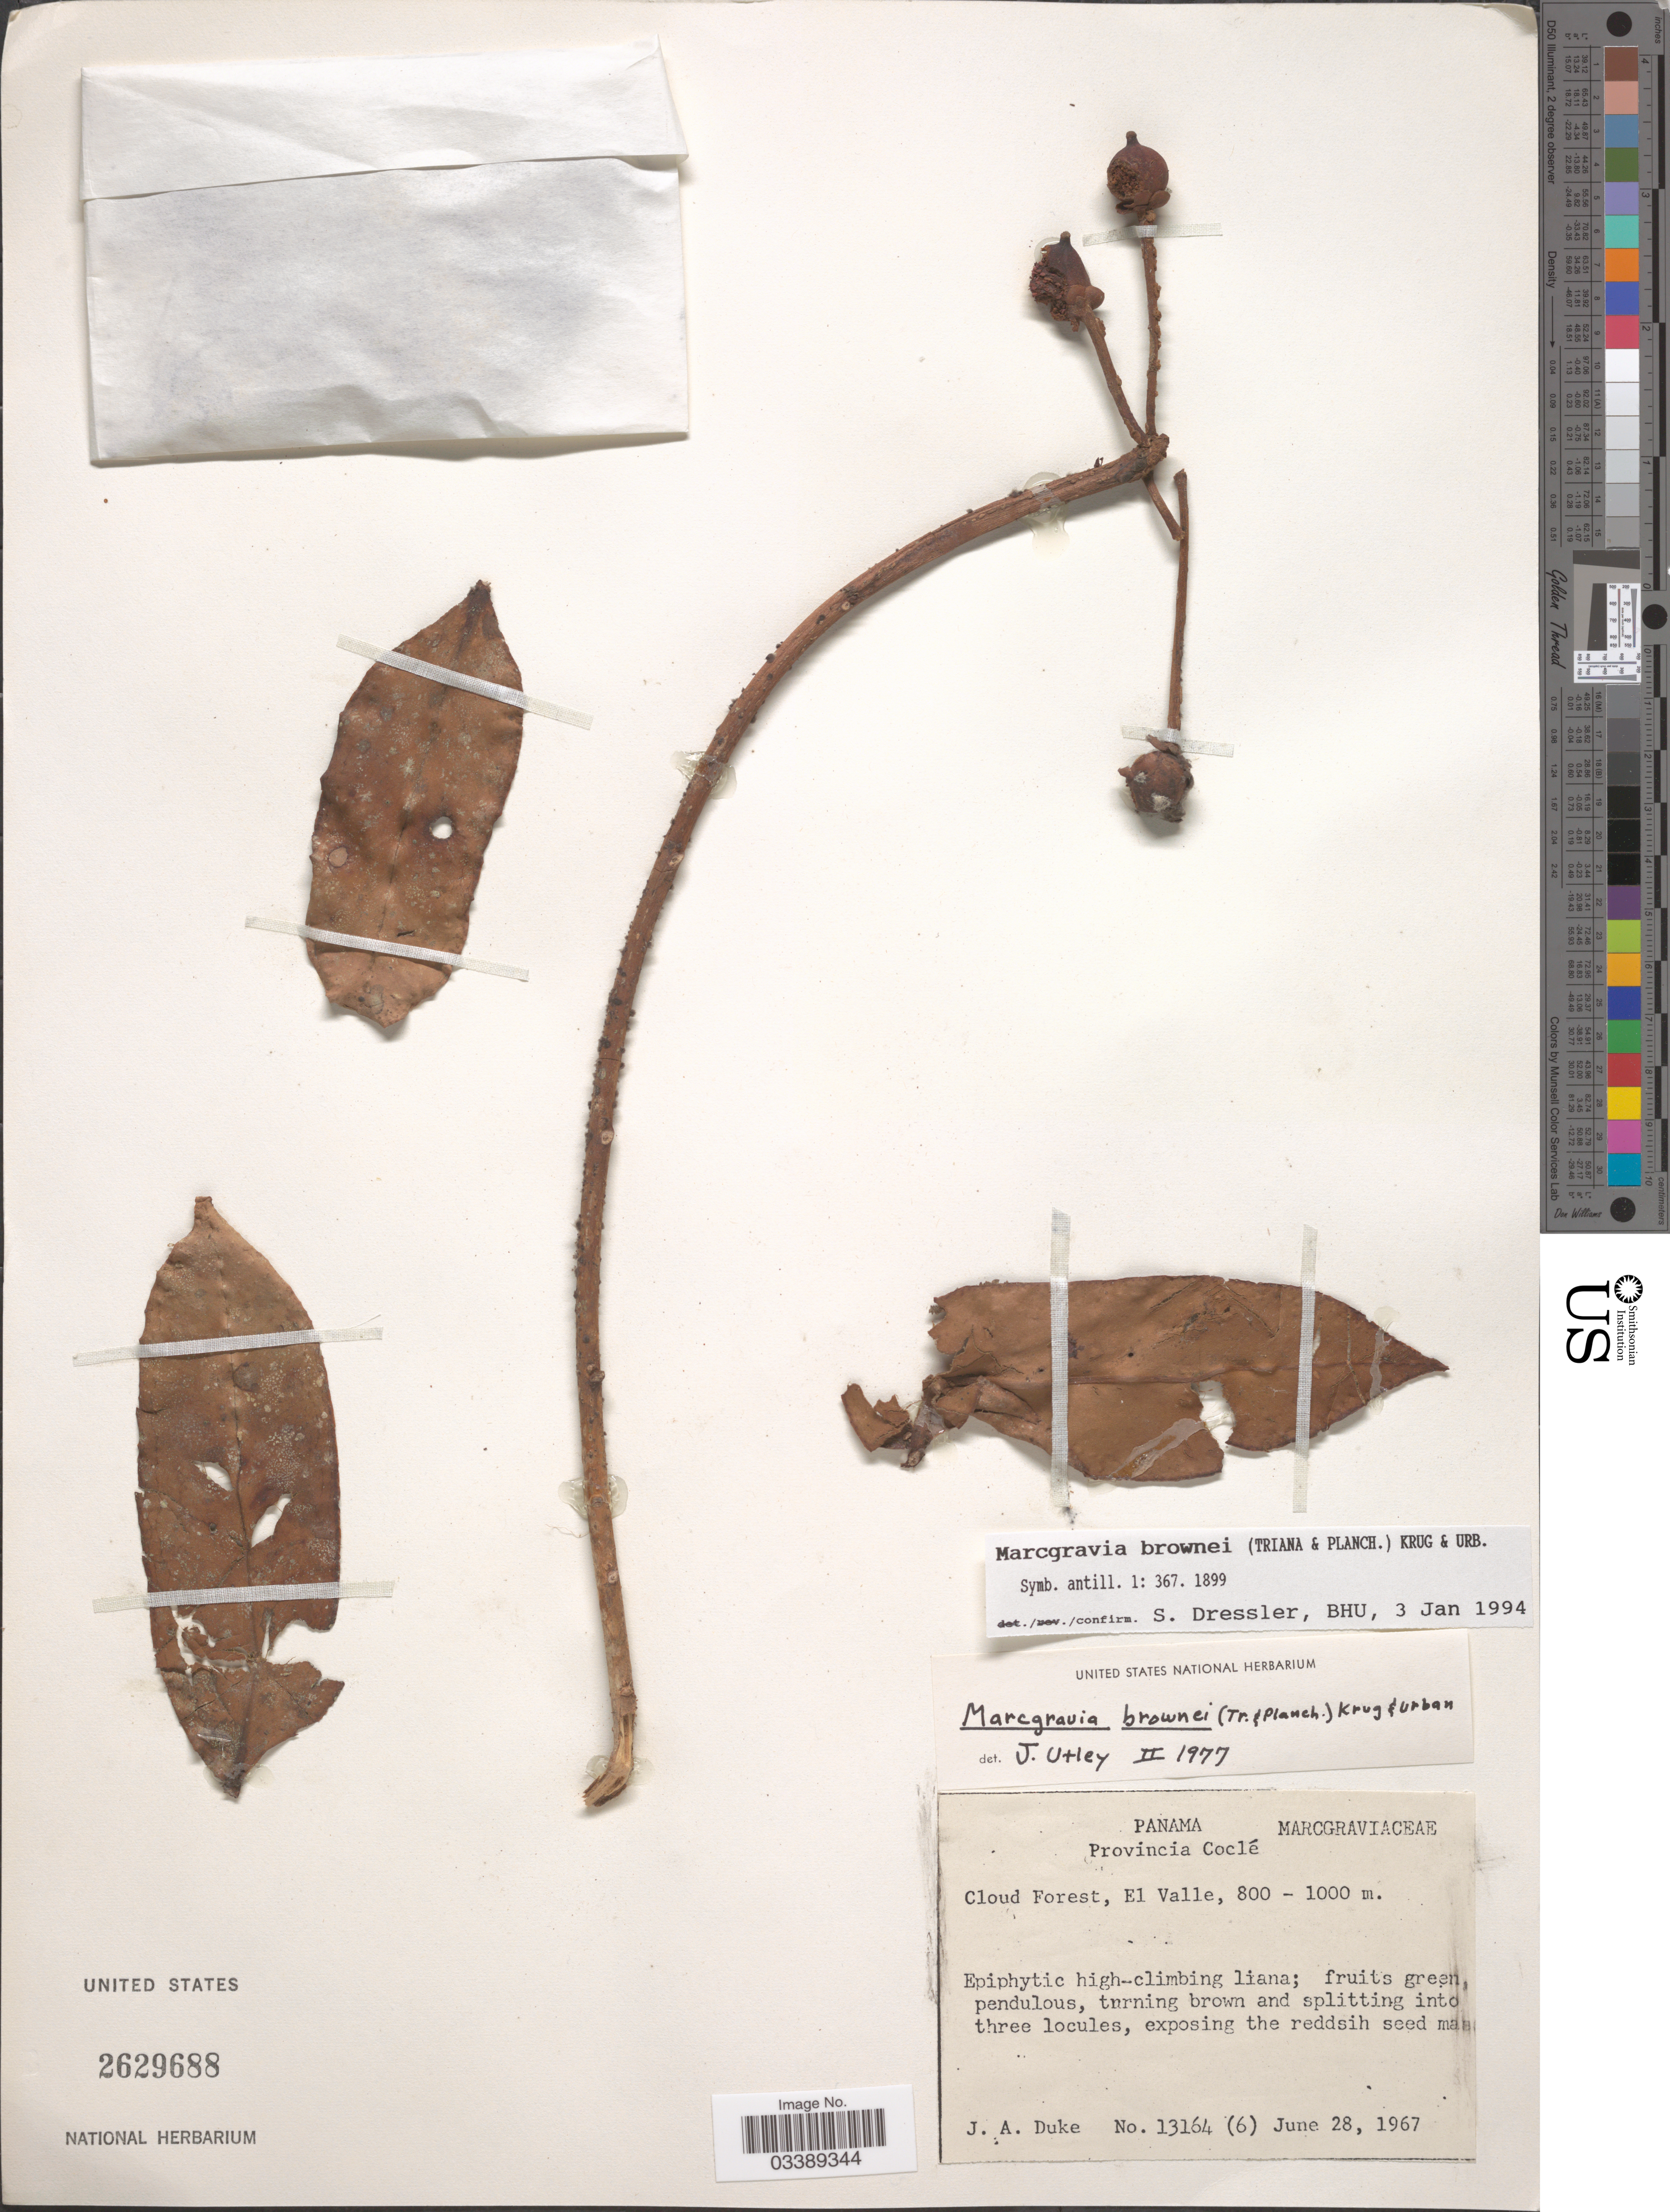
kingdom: Plantae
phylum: Tracheophyta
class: Magnoliopsida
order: Ericales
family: Marcgraviaceae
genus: Marcgravia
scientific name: Marcgravia brownei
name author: (Triana & Planch.) Krug & Urb.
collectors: J. A. Duke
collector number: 13164 (6)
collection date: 1967-06-28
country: Panama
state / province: Coclé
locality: Cloud Forest, El Valle.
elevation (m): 800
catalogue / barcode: US 2629688